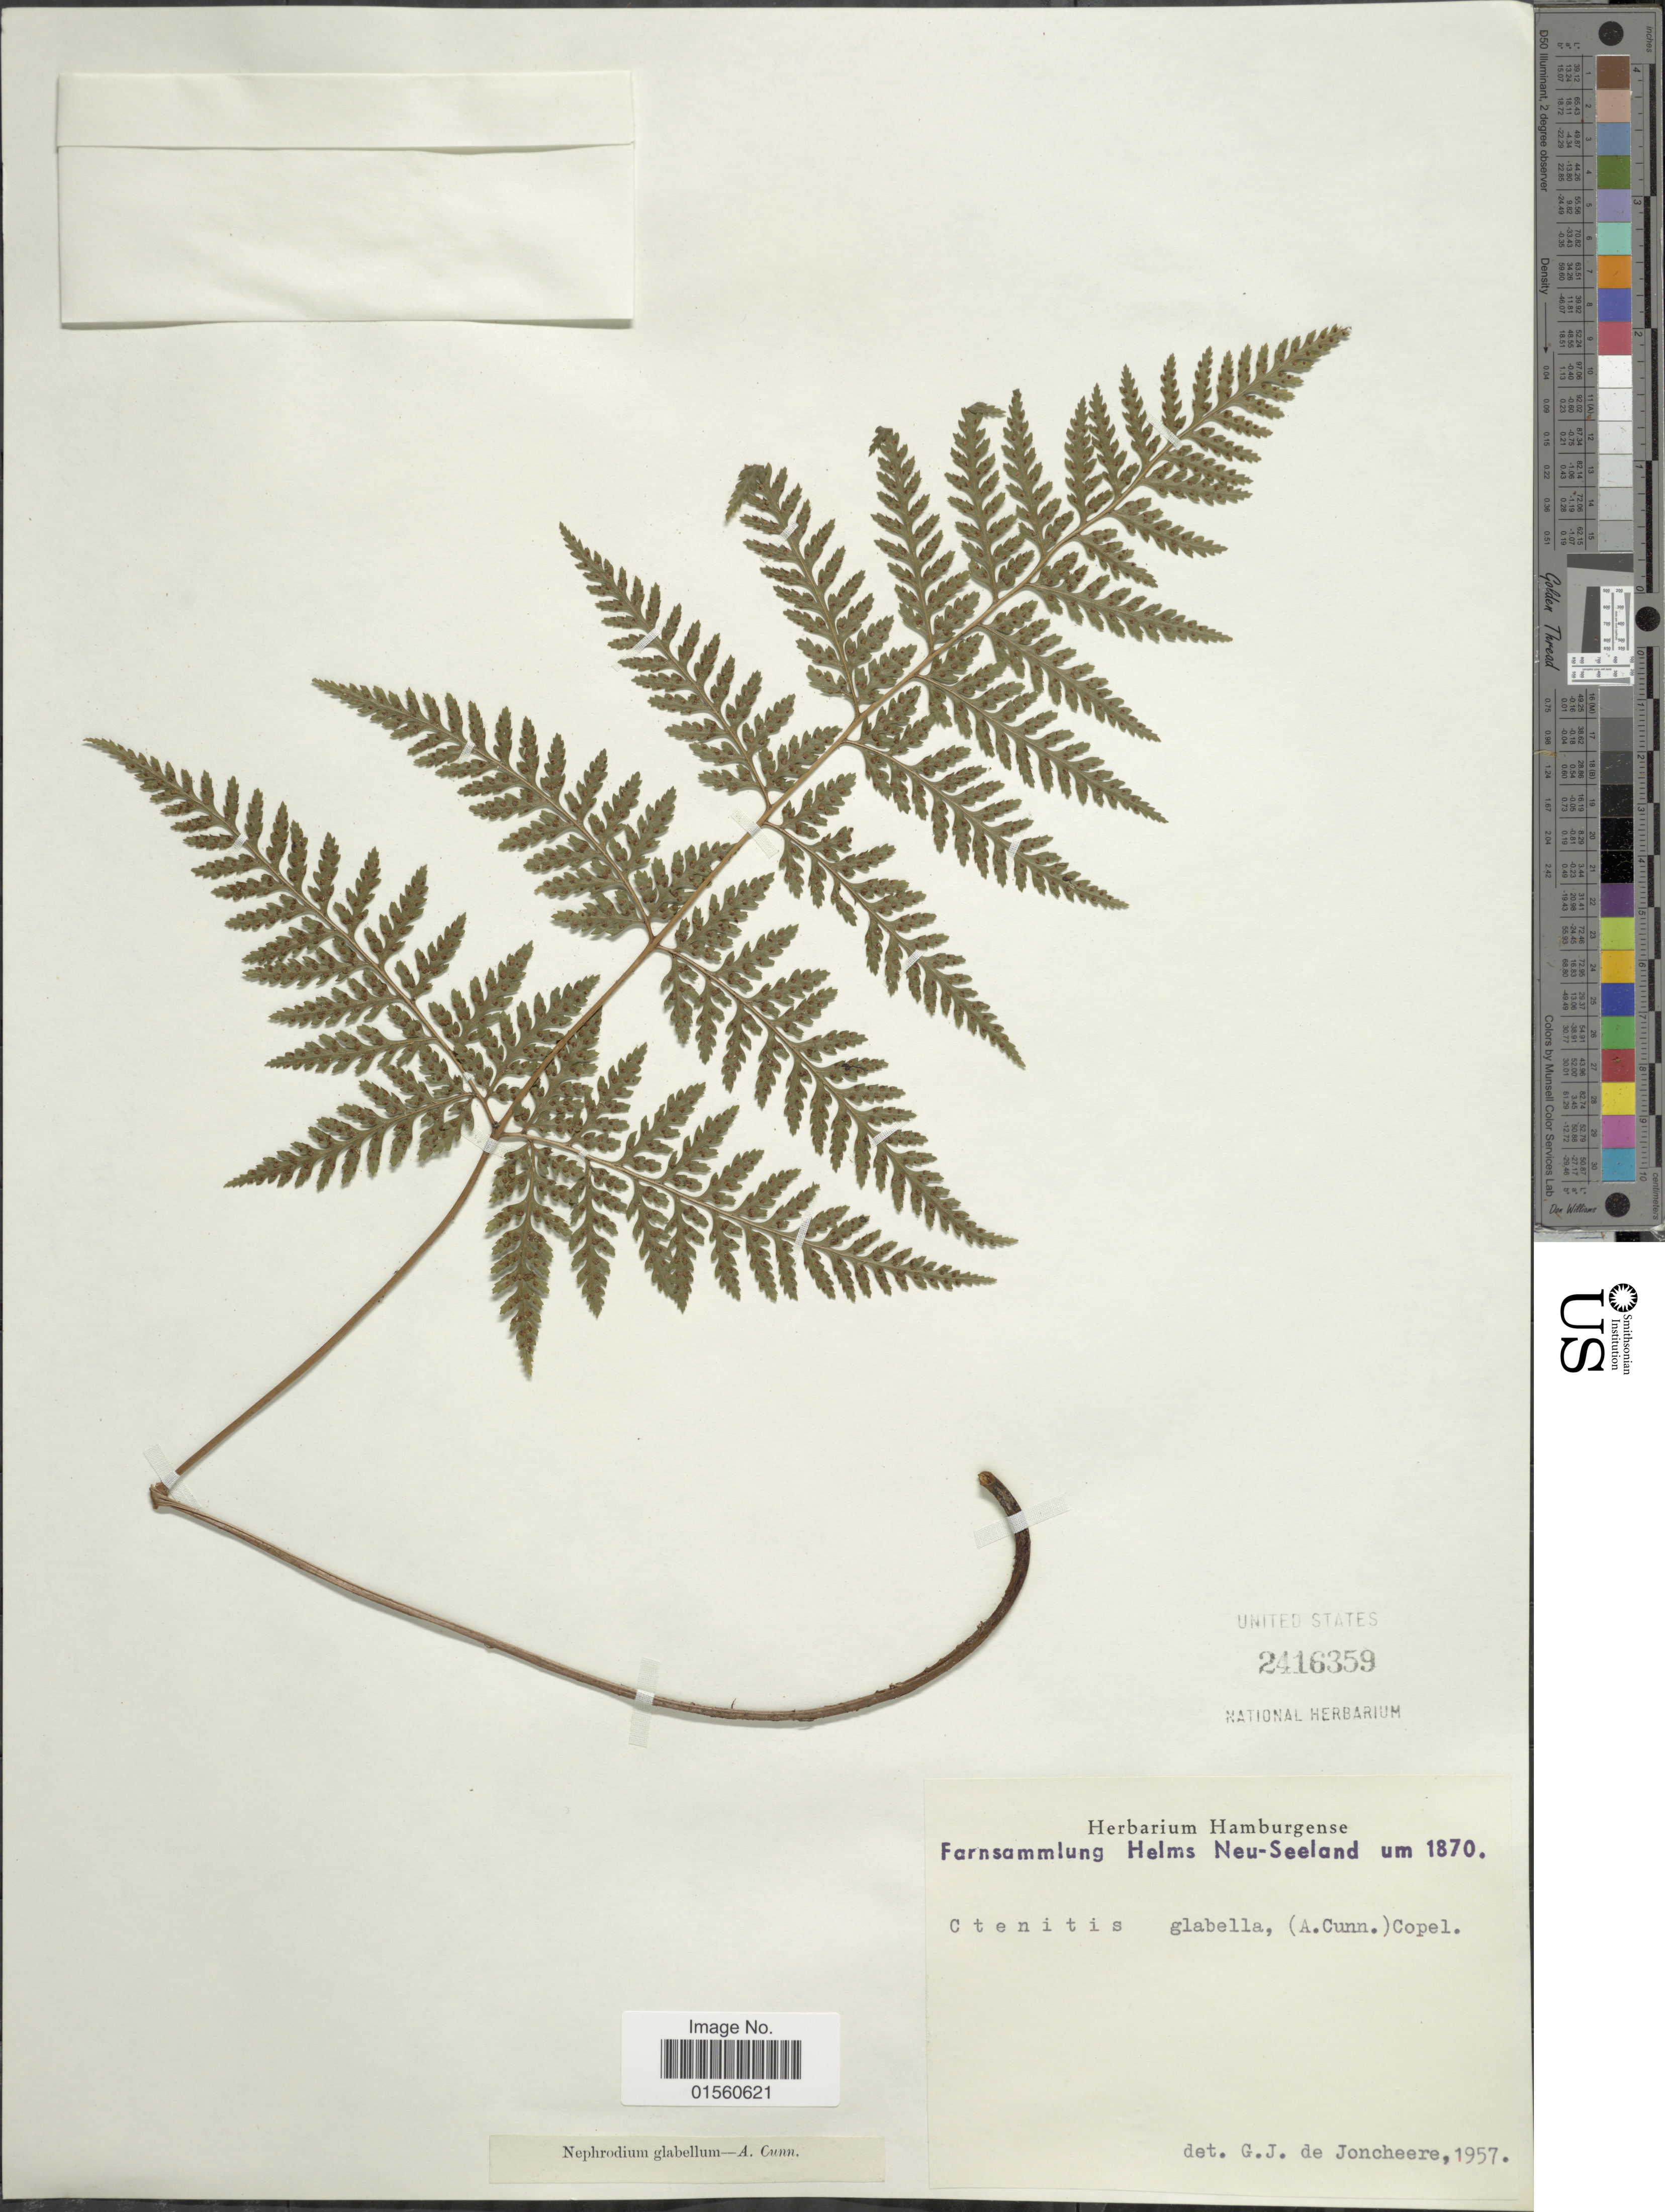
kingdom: Plantae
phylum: Tracheophyta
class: Polypodiopsida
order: Polypodiales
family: Dryopteridaceae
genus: Parapolystichum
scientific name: Parapolystichum glabellum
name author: (A. Cunn.) Labiak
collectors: ex herb. Hamburgense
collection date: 1870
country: New Zealand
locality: Farnsammlung Helms Neu-Seeland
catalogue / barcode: US 2416359